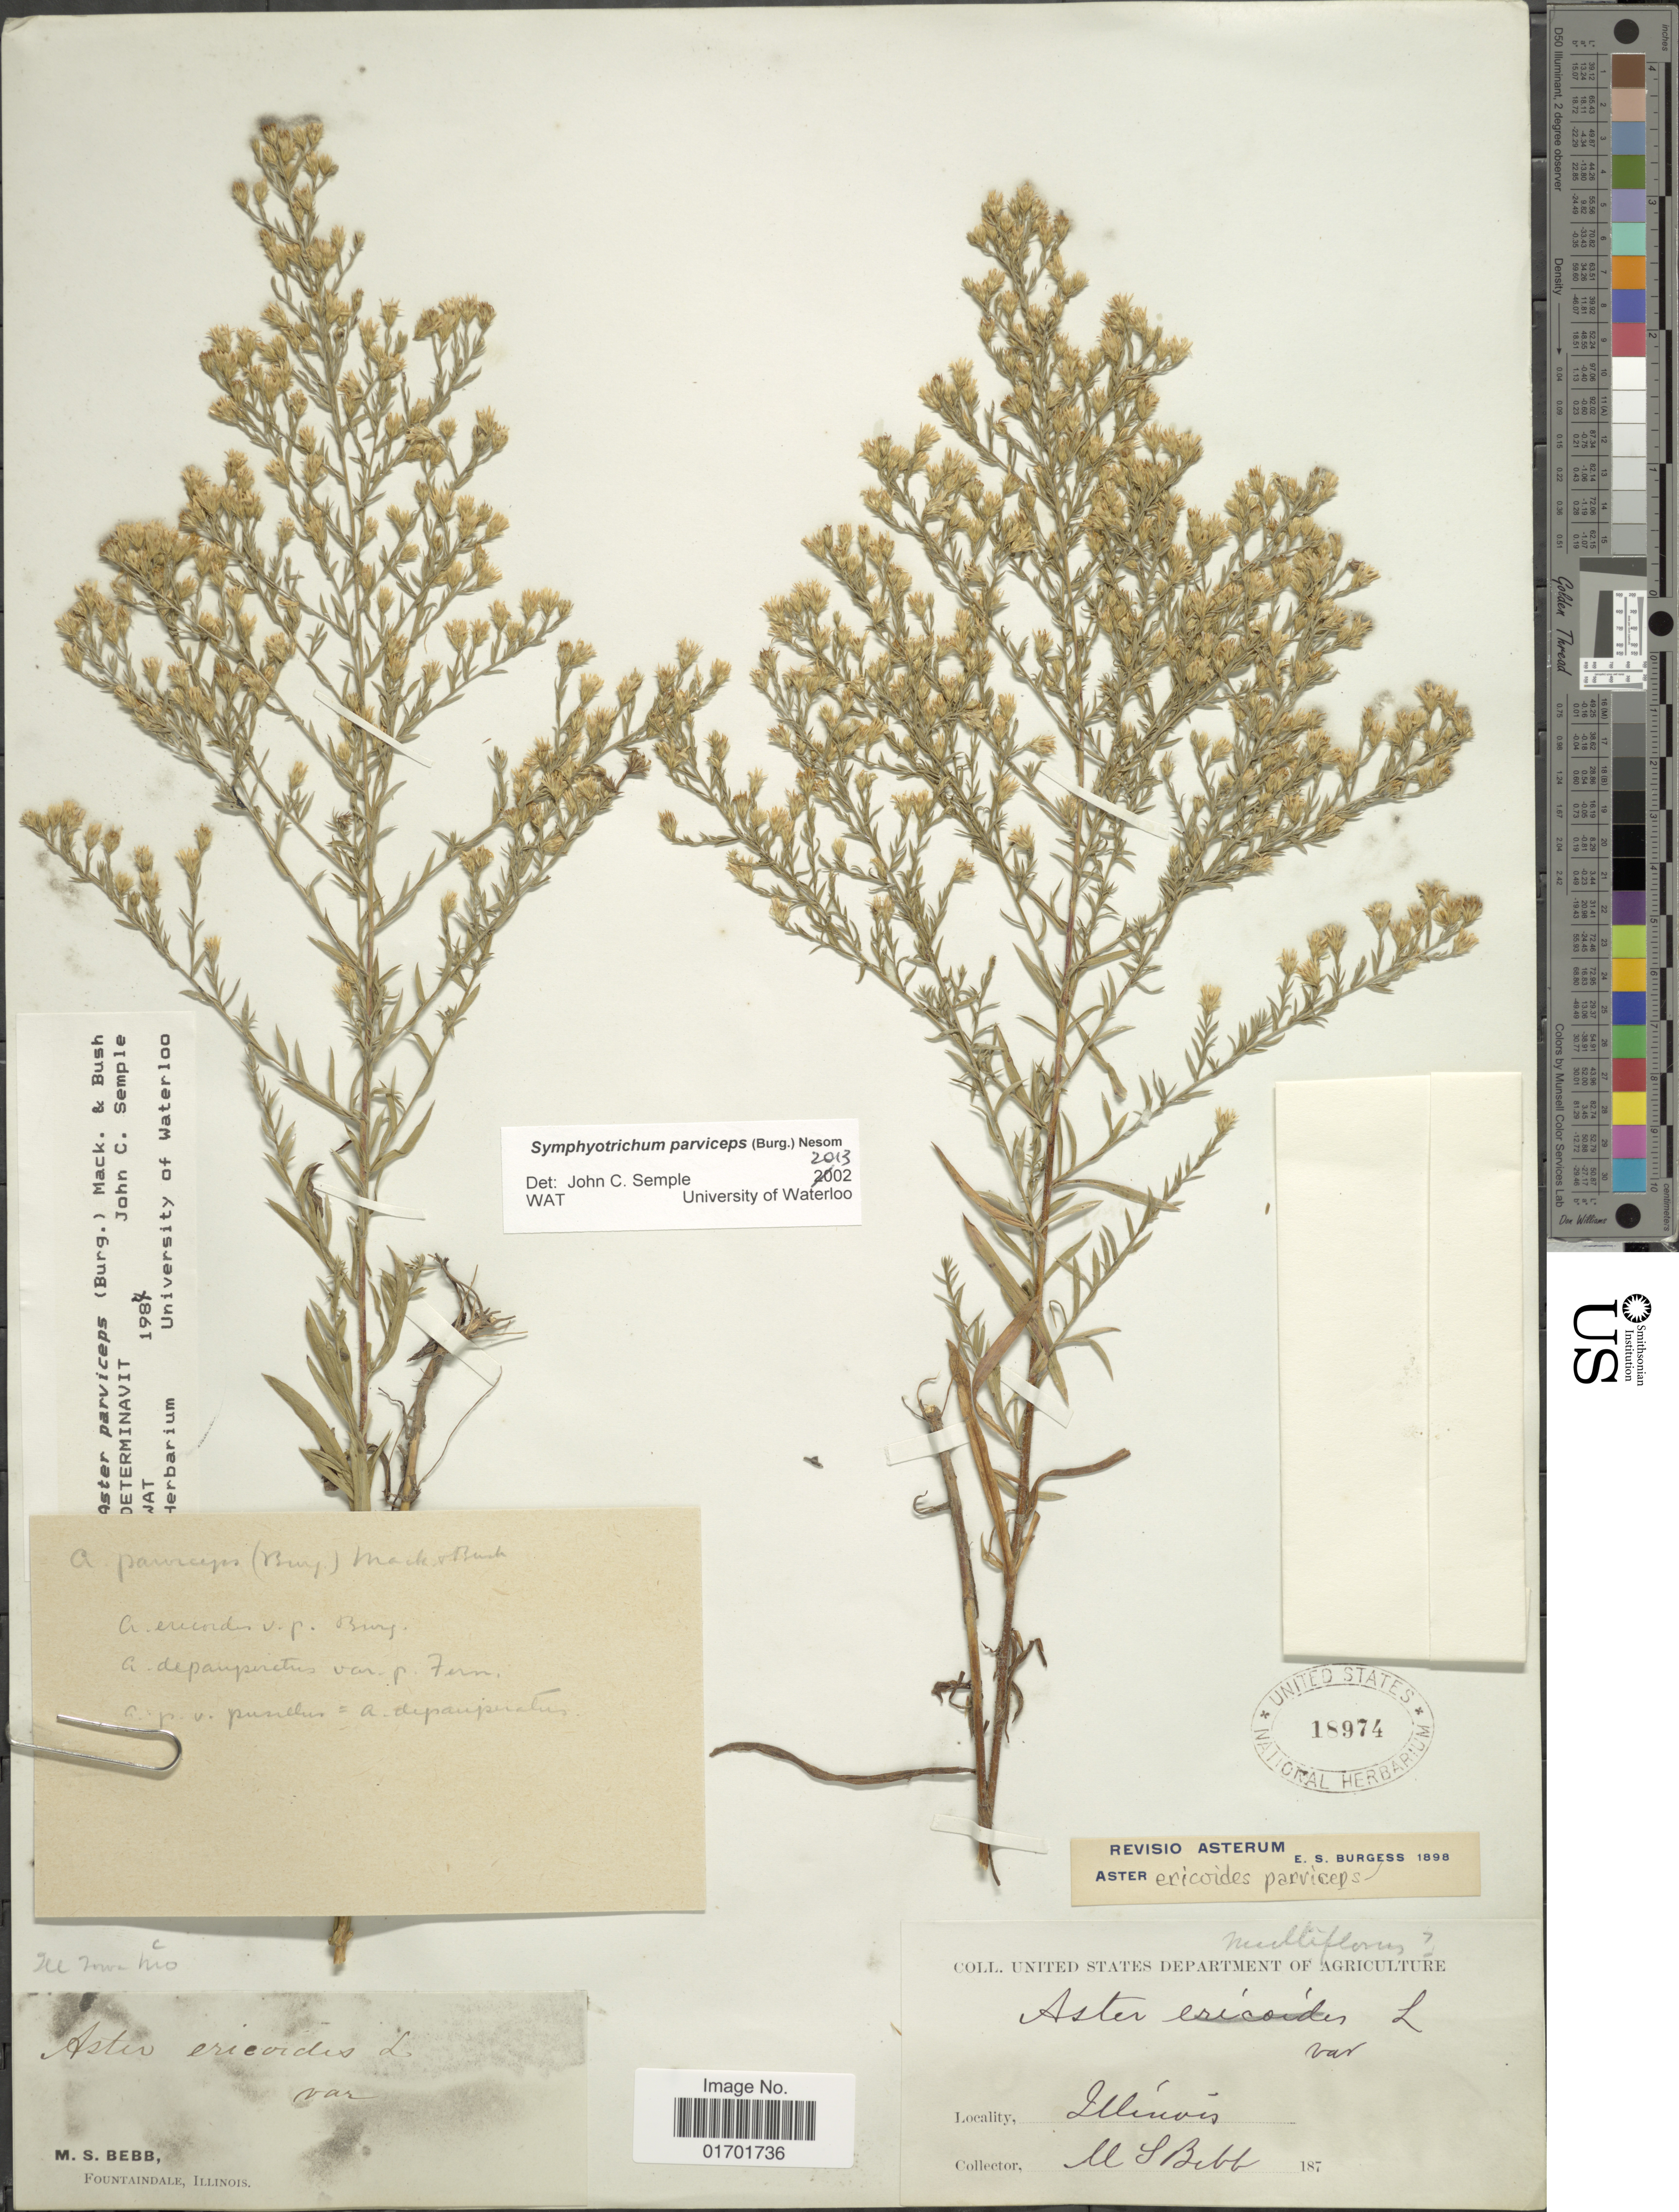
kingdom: Plantae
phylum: Tracheophyta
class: Magnoliopsida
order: Asterales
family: Asteraceae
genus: Symphyotrichum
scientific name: Symphyotrichum parviceps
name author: G.L. Nesom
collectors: M. Bebb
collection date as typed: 187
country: United States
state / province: Illinois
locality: Fountaindale.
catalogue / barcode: US 18974